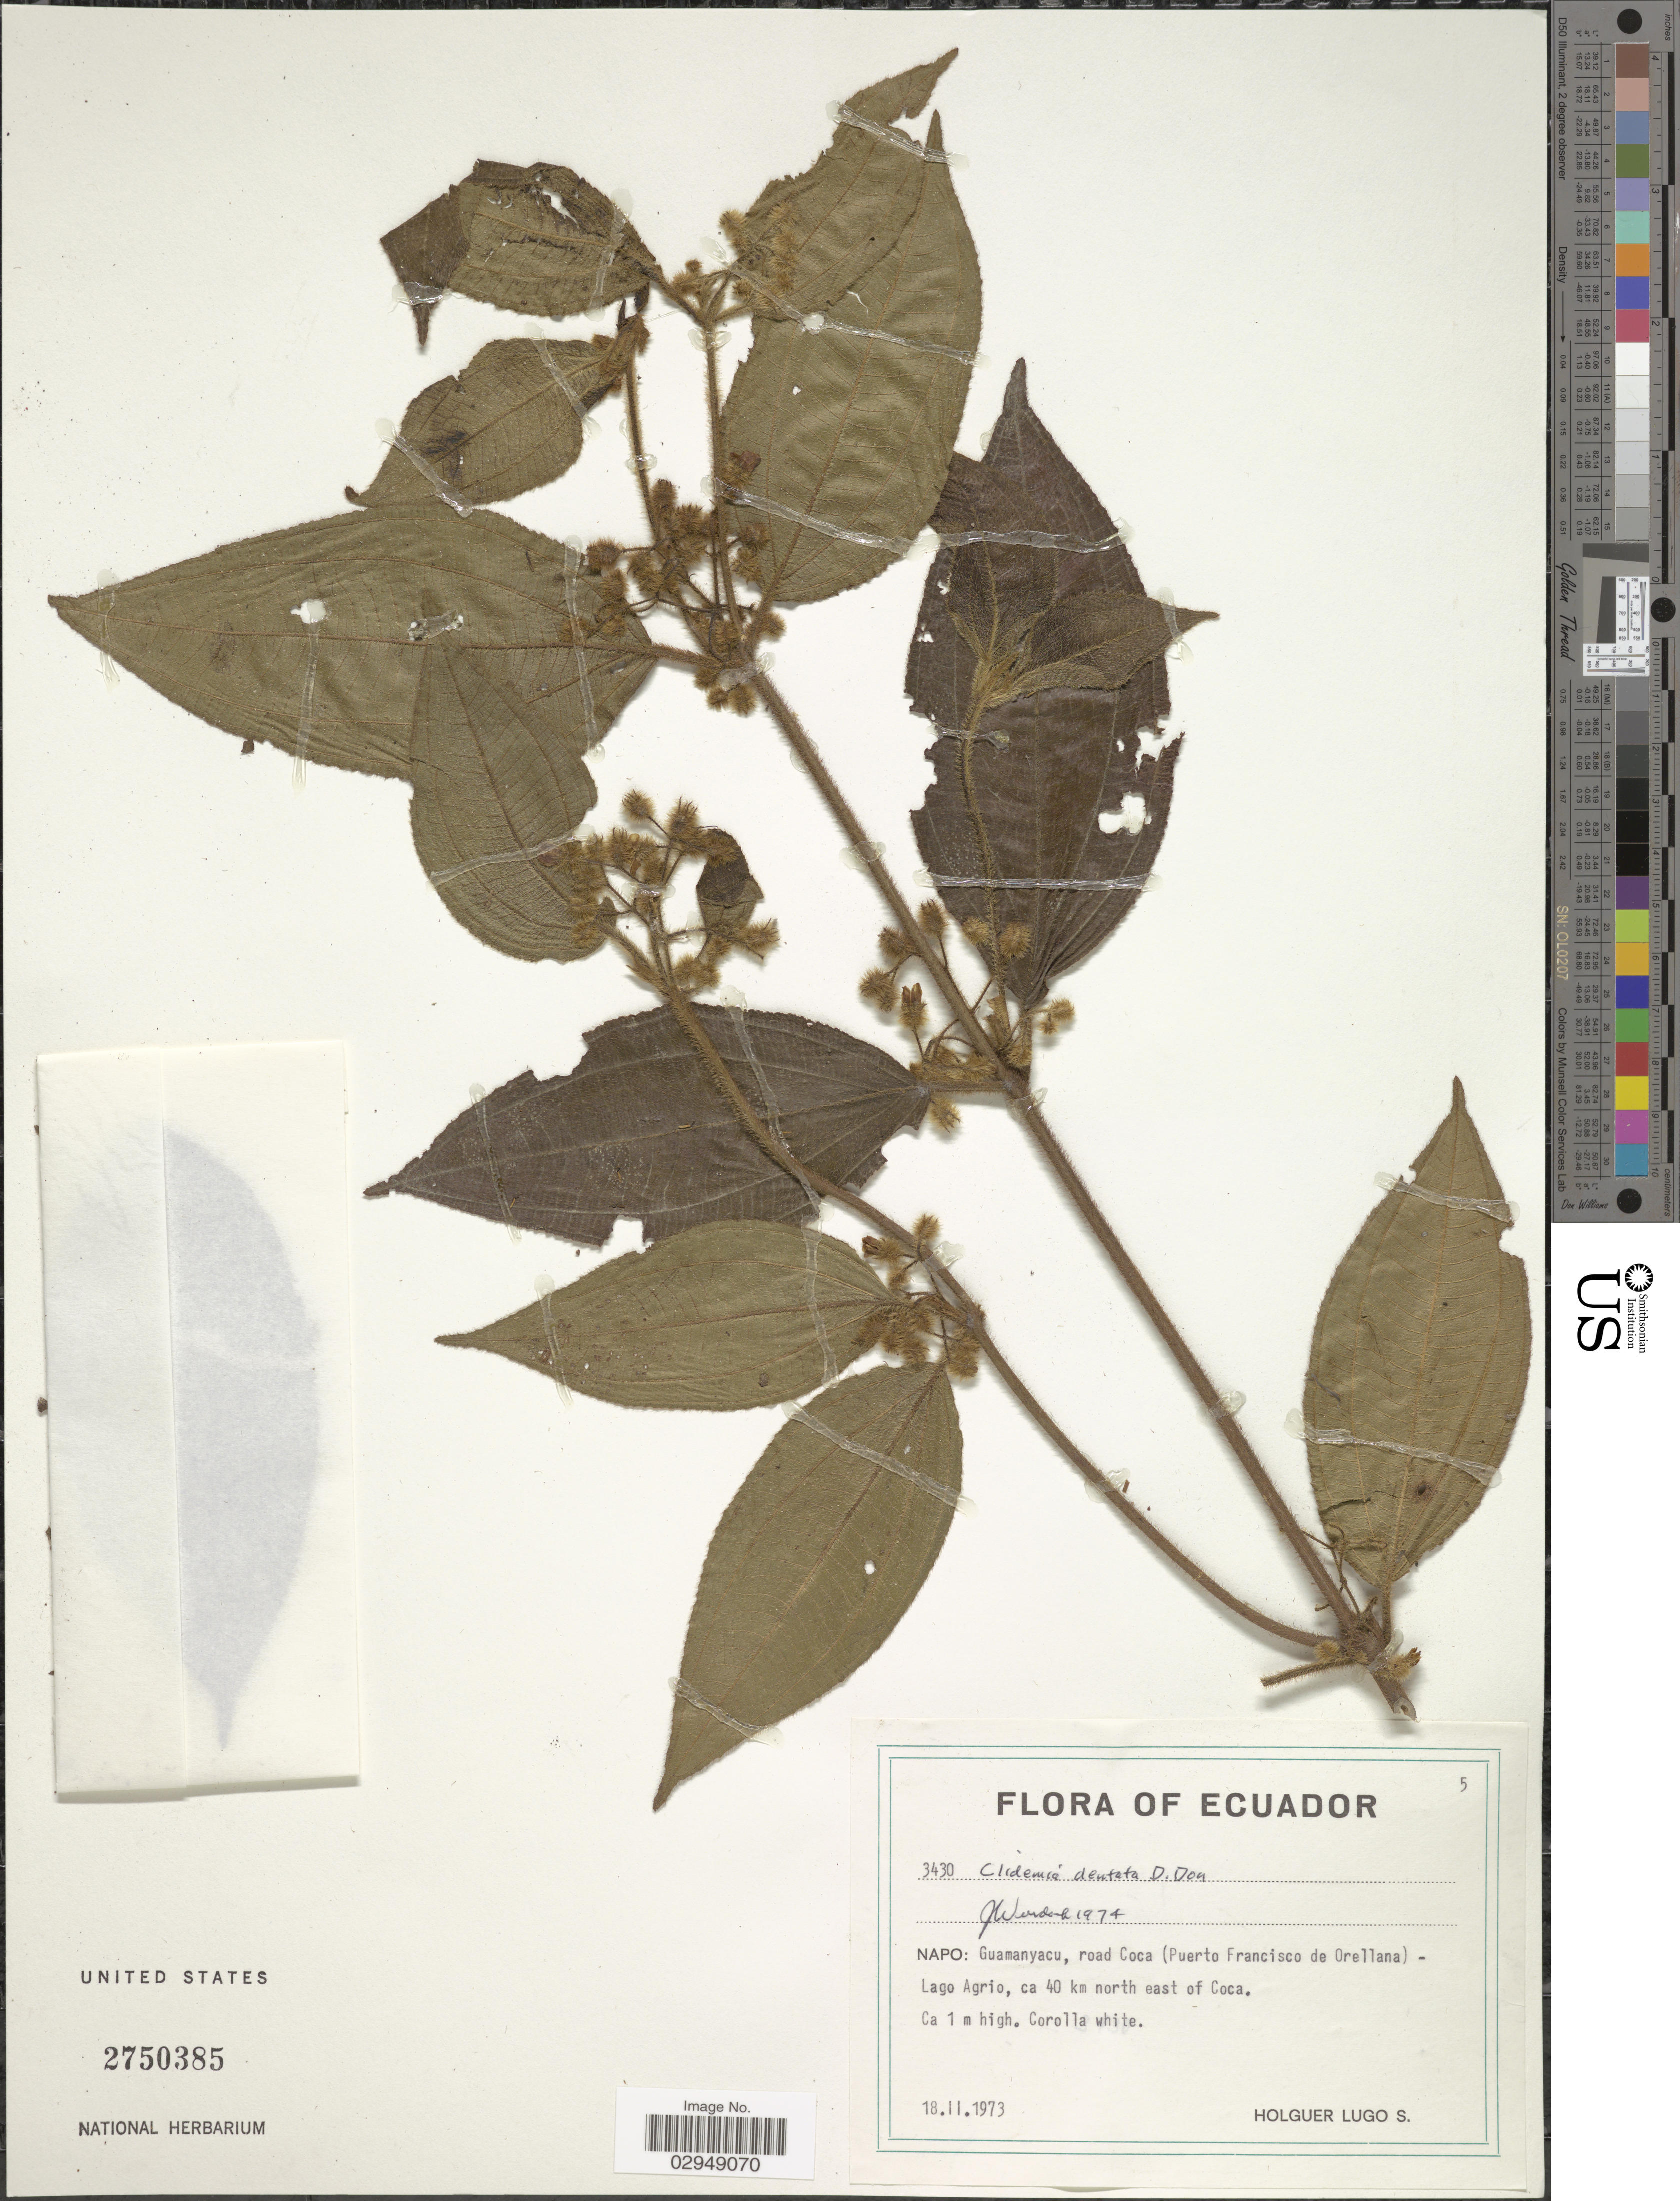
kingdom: Plantae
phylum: Tracheophyta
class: Magnoliopsida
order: Myrtales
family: Melastomataceae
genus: Clidemia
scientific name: Clidemia dentata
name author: D. Don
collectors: H. Lugo S.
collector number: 3430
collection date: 1973-02-18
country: Ecuador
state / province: Napo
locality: Guamanyacu, road Coca (Puero Francisco de Orellana) - Lago Agrio, ca 40 km north east of Coca.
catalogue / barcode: US 2750385